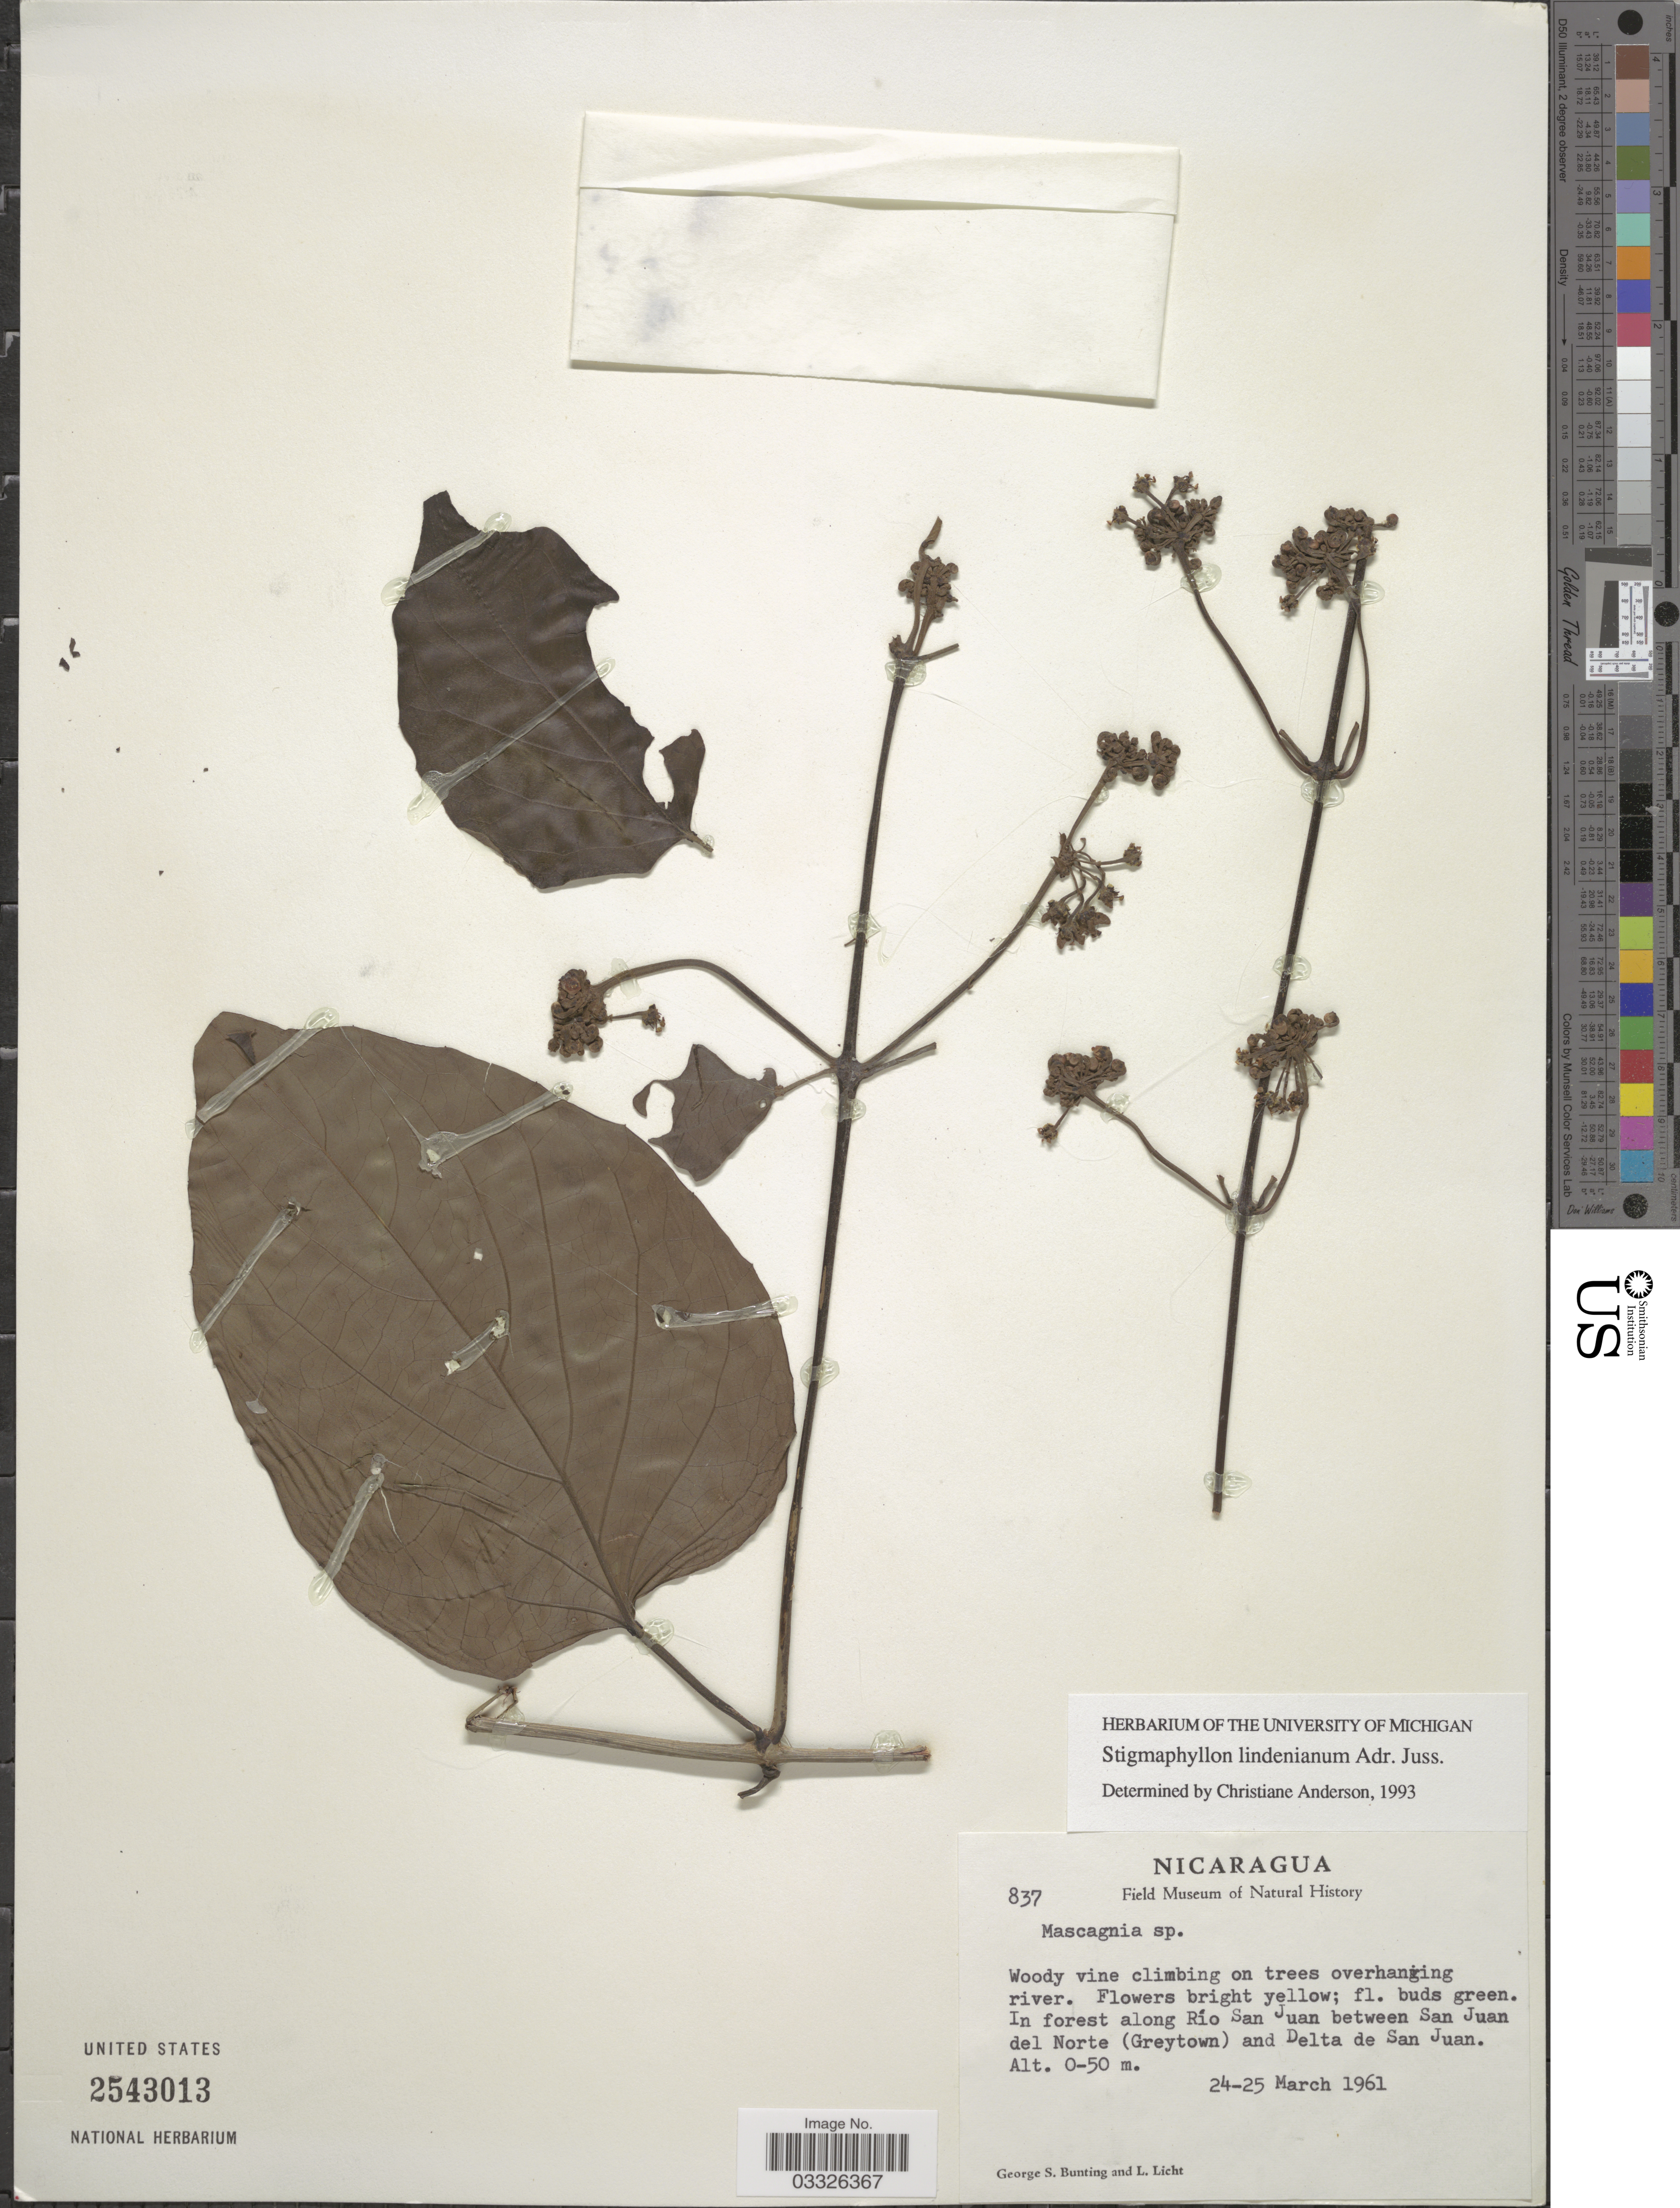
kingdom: Plantae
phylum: Tracheophyta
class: Magnoliopsida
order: Malpighiales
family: Malpighiaceae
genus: Stigmaphyllon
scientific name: Stigmaphyllon lindenianum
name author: A. Juss.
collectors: G. S. Bunting & L. Licht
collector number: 837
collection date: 1961-03-24/1961-03-25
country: Nicaragua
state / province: Rio San Juan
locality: In forest along Río San Juan between San Juan del Norte (Greytown) and Delta de San Juan.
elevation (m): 0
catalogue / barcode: US 2543013